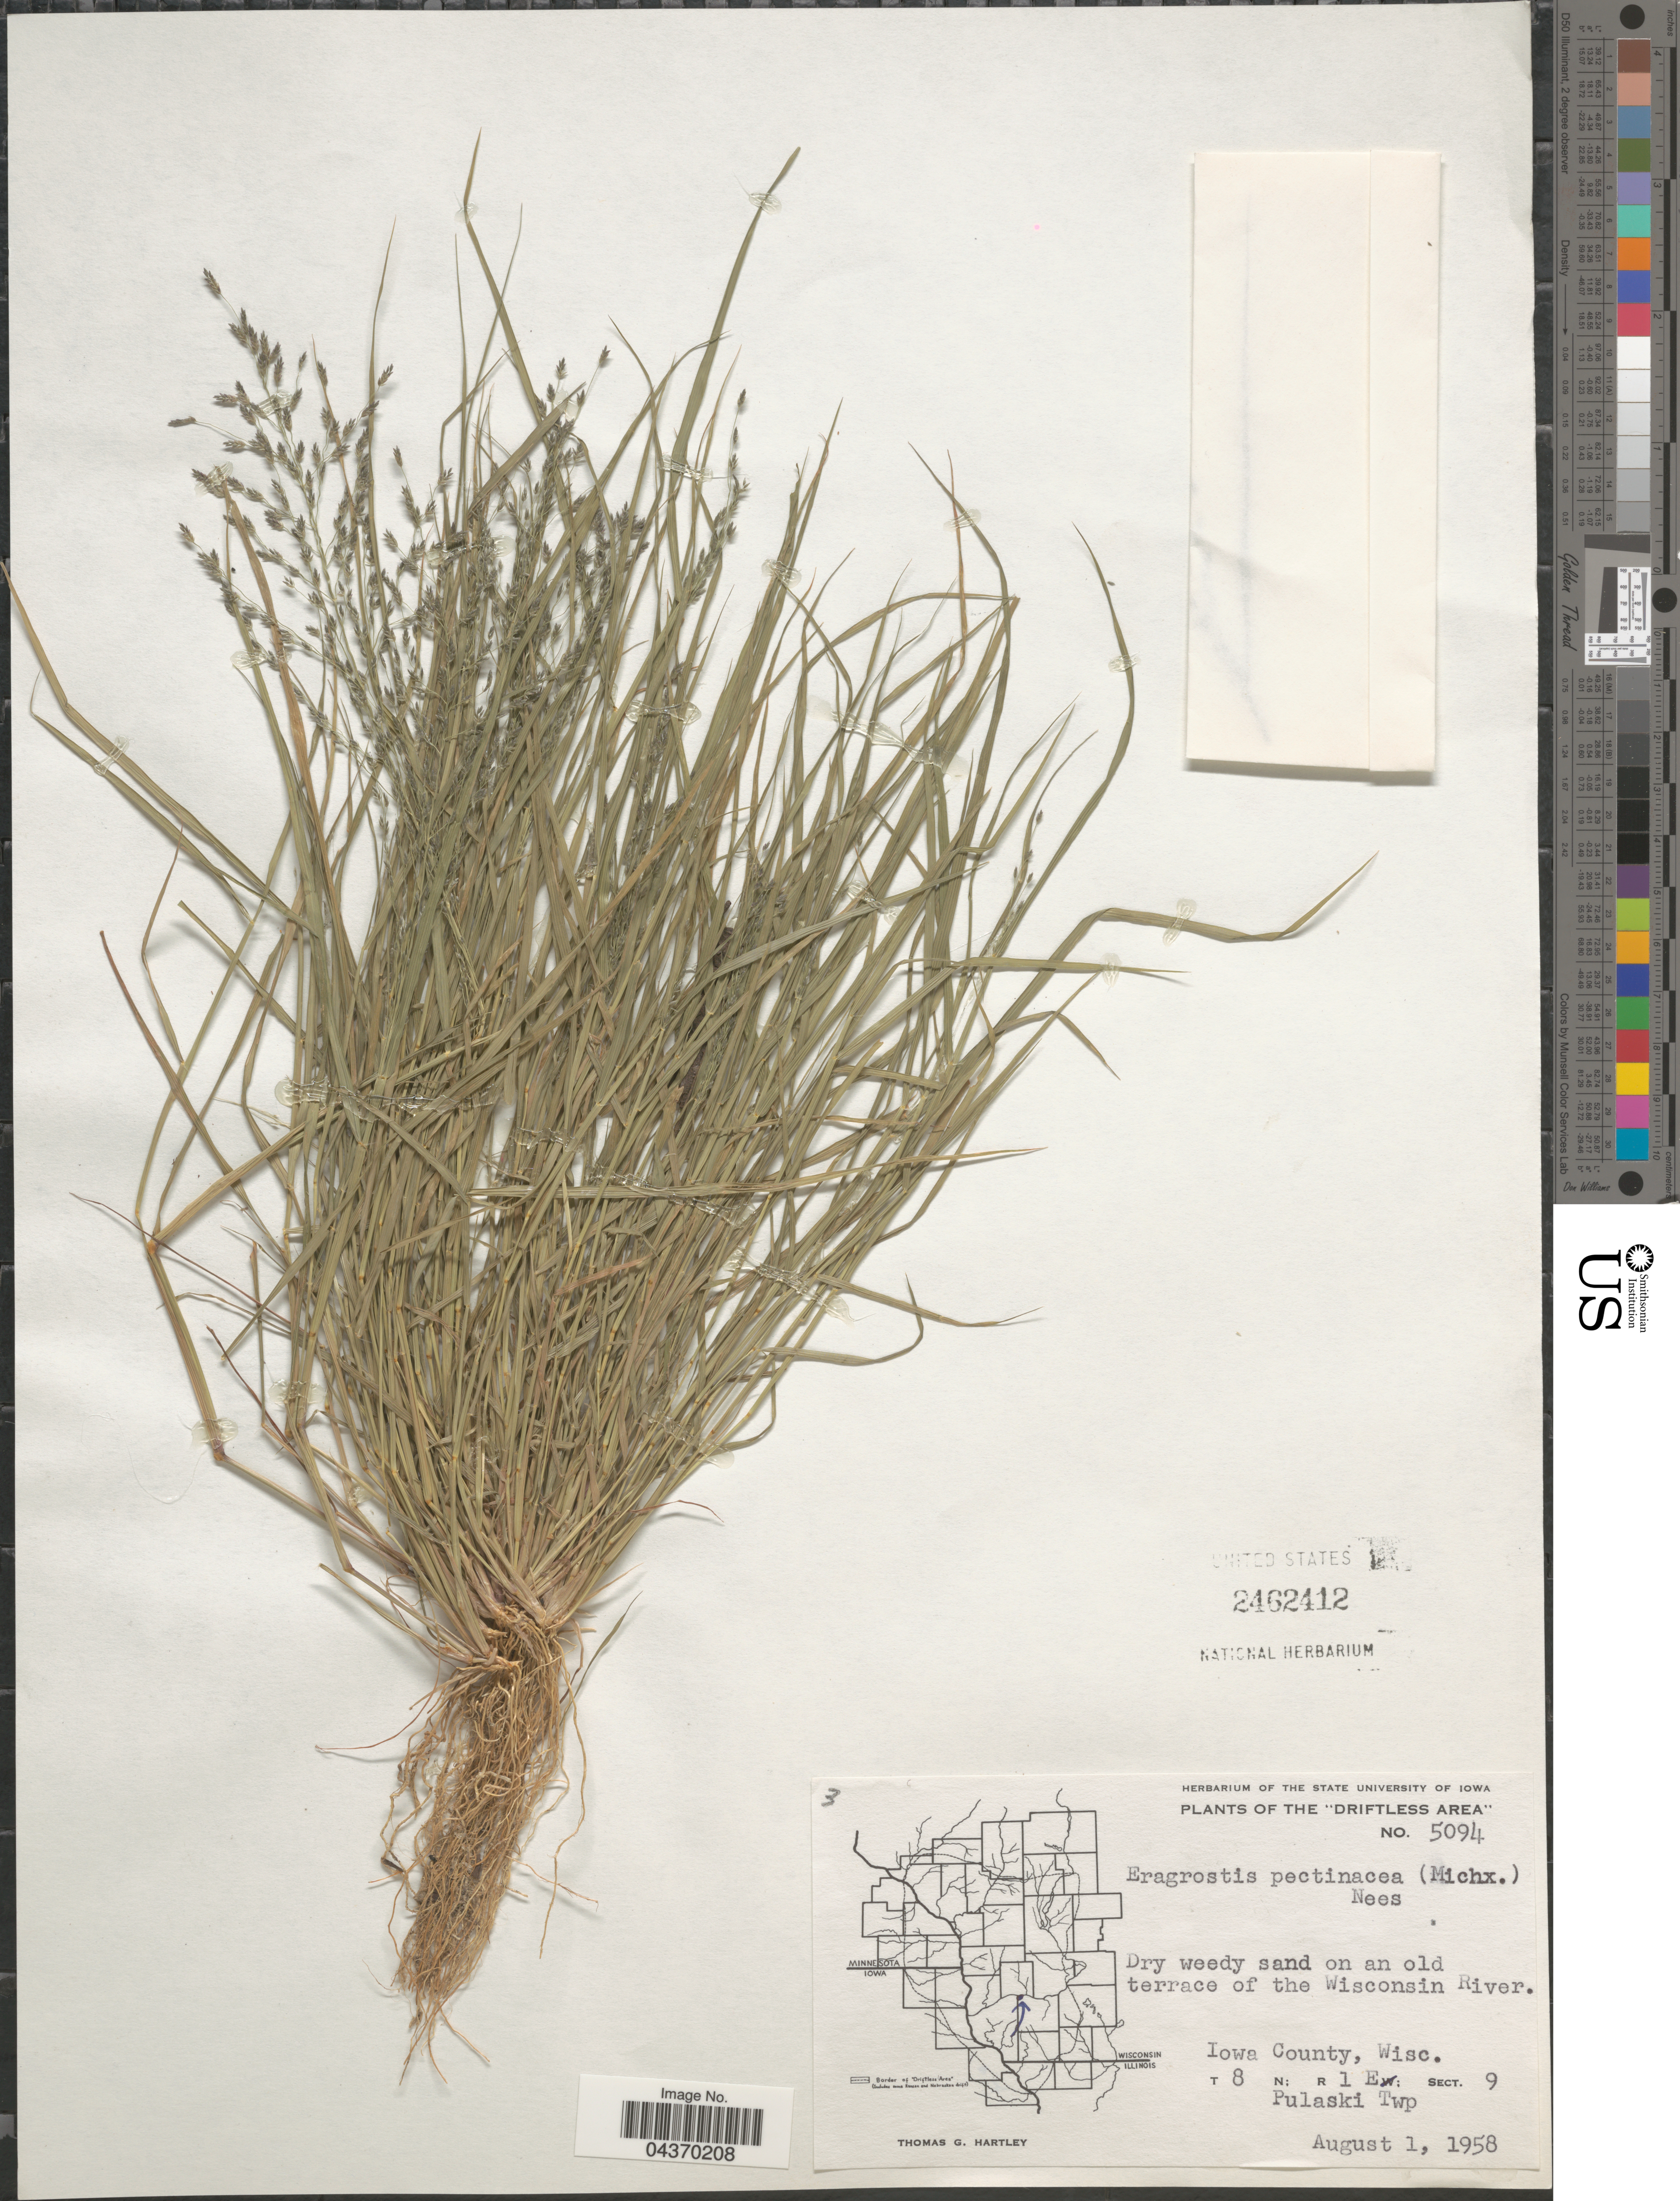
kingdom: Plantae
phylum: Tracheophyta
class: Liliopsida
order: Poales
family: Poaceae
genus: Eragrostis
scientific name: Eragrostis pectinacea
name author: (Michx.) Nees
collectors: T. G. Hartley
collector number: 5094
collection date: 1958-08-01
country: United States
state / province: Wisconsin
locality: The "Driftless Area". On an old terrace of the Wisconsin River. Iowa County. T 8 N: R 1 E. Sect. 9. Pulaski Twp.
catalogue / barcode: US 2462412